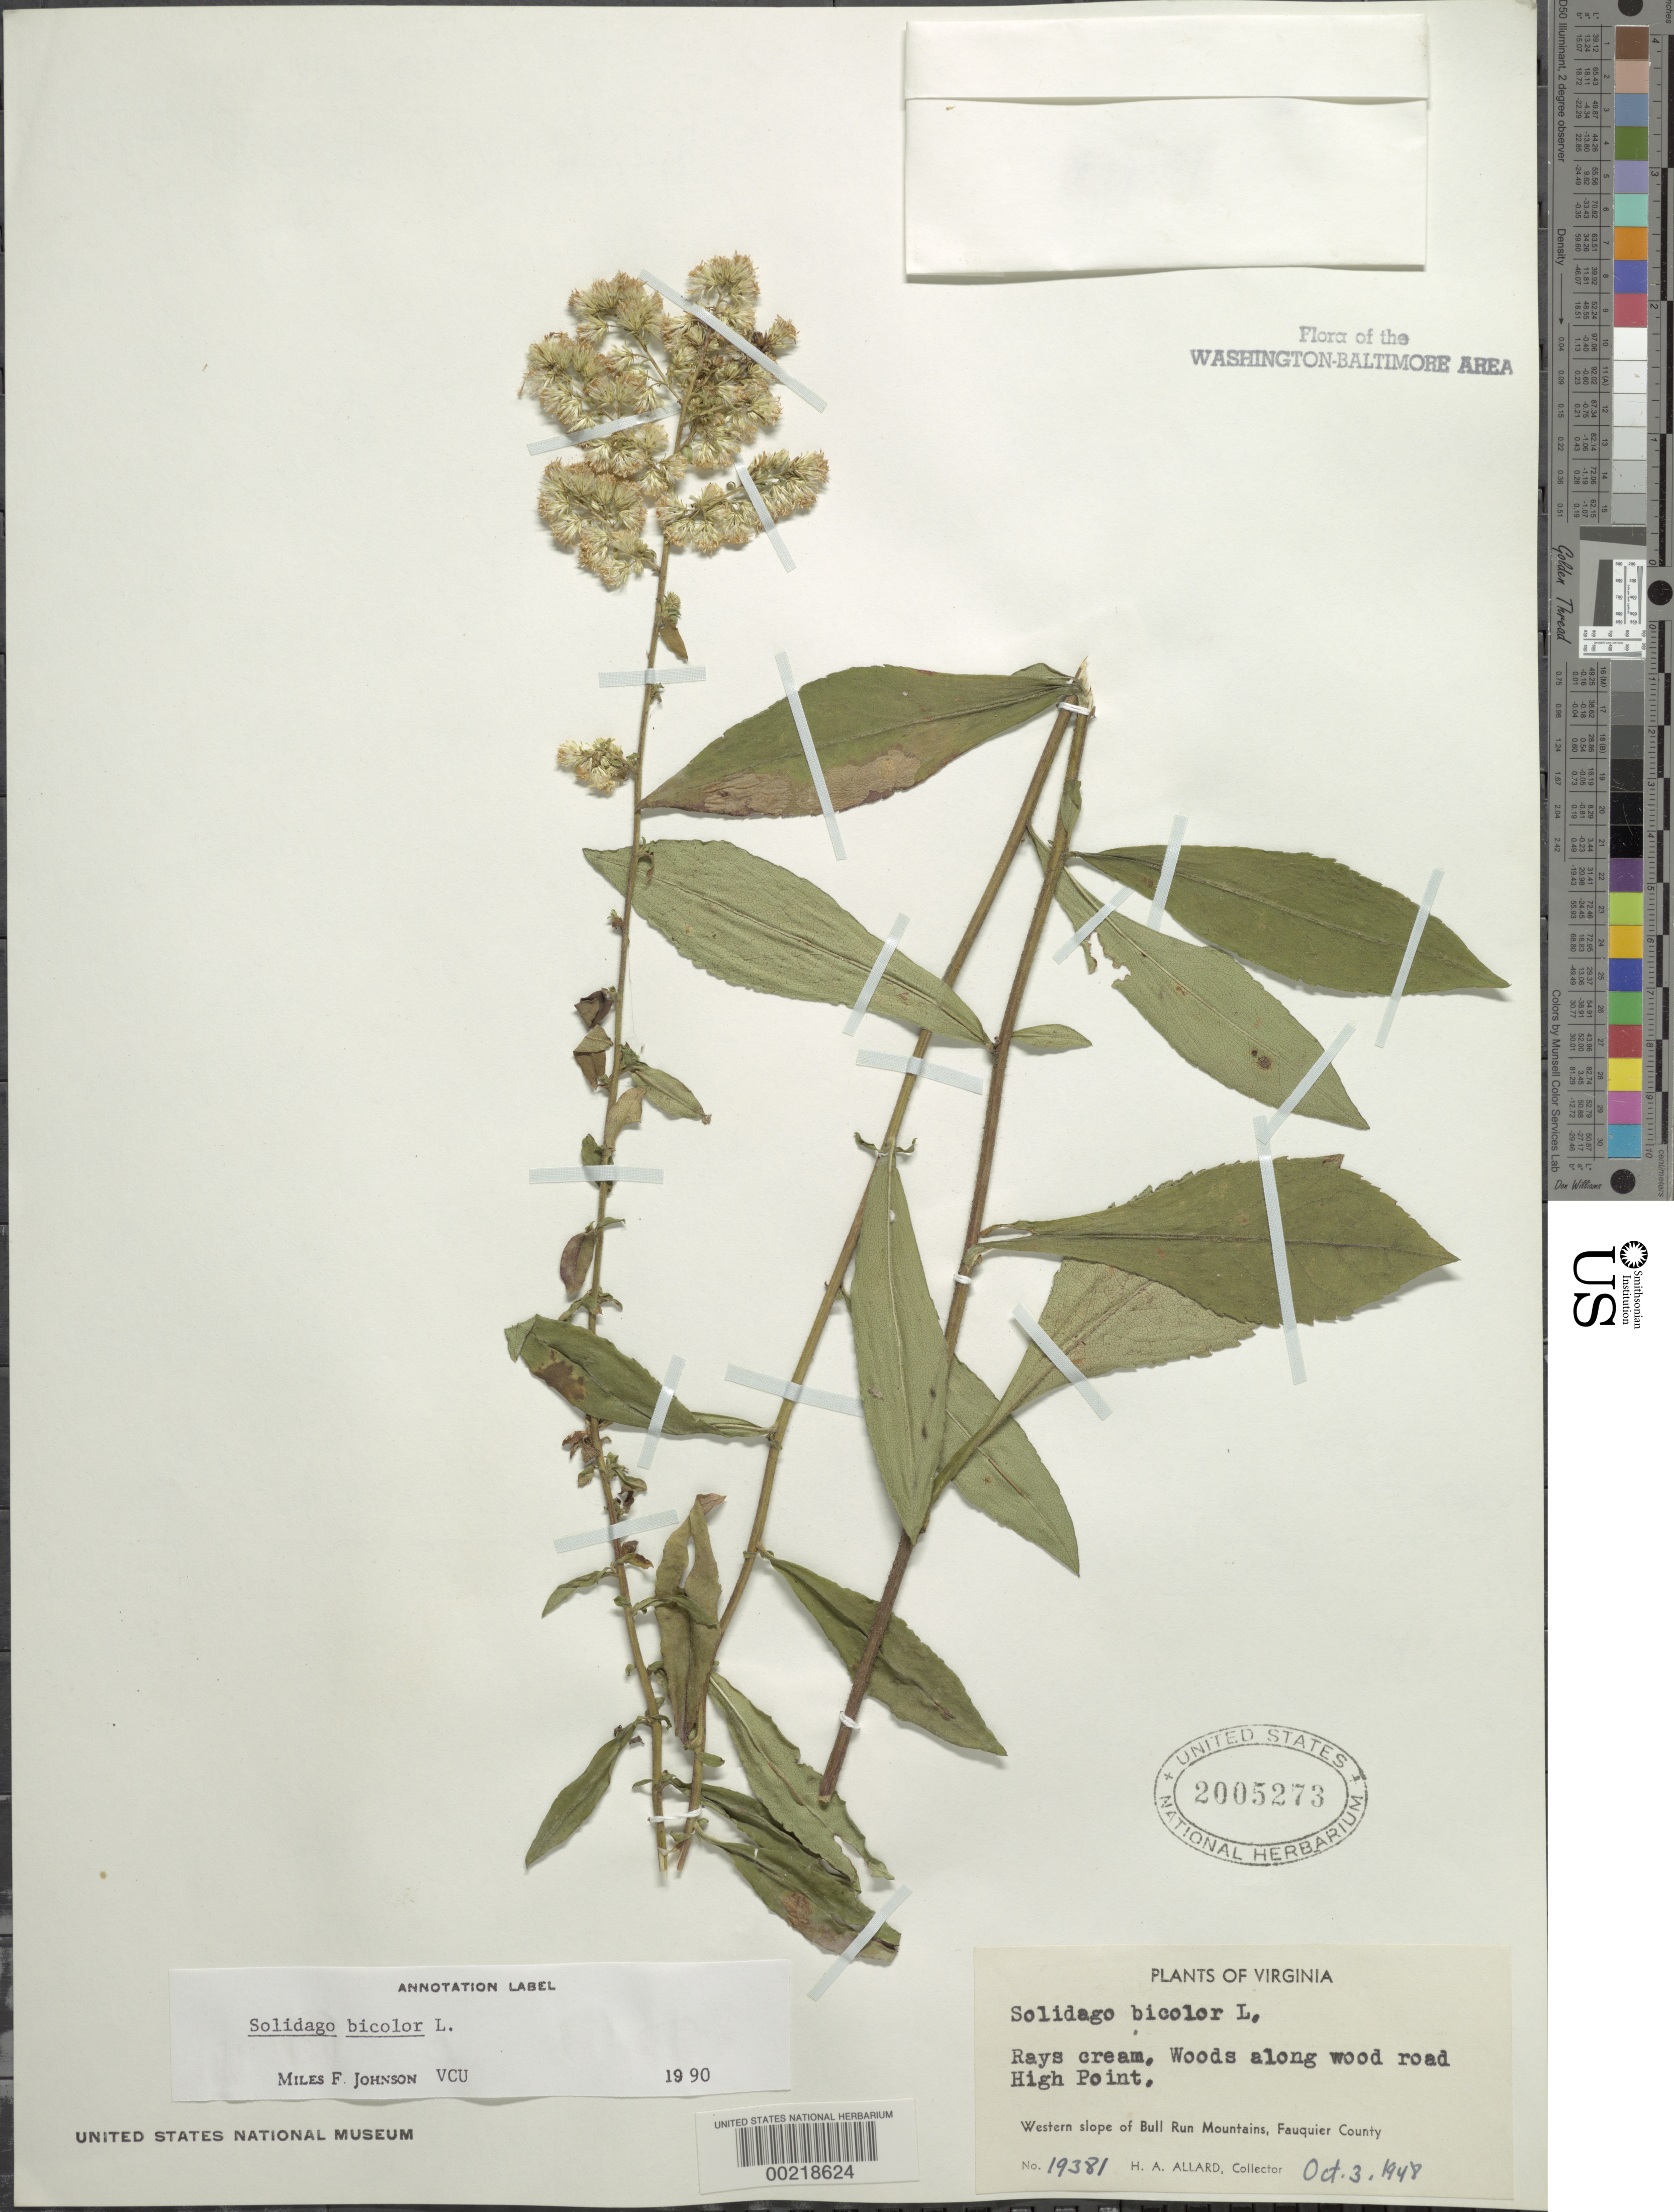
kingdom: Plantae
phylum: Tracheophyta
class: Magnoliopsida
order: Asterales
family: Asteraceae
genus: Solidago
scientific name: Solidago bicolor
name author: L.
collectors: H. A. Allard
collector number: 19381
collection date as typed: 03 Oct 1948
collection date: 1948-10-03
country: United States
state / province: Virginia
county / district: Fauquier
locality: High Point western slope of Bull Run Mountains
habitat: Woods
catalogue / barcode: US 2005273